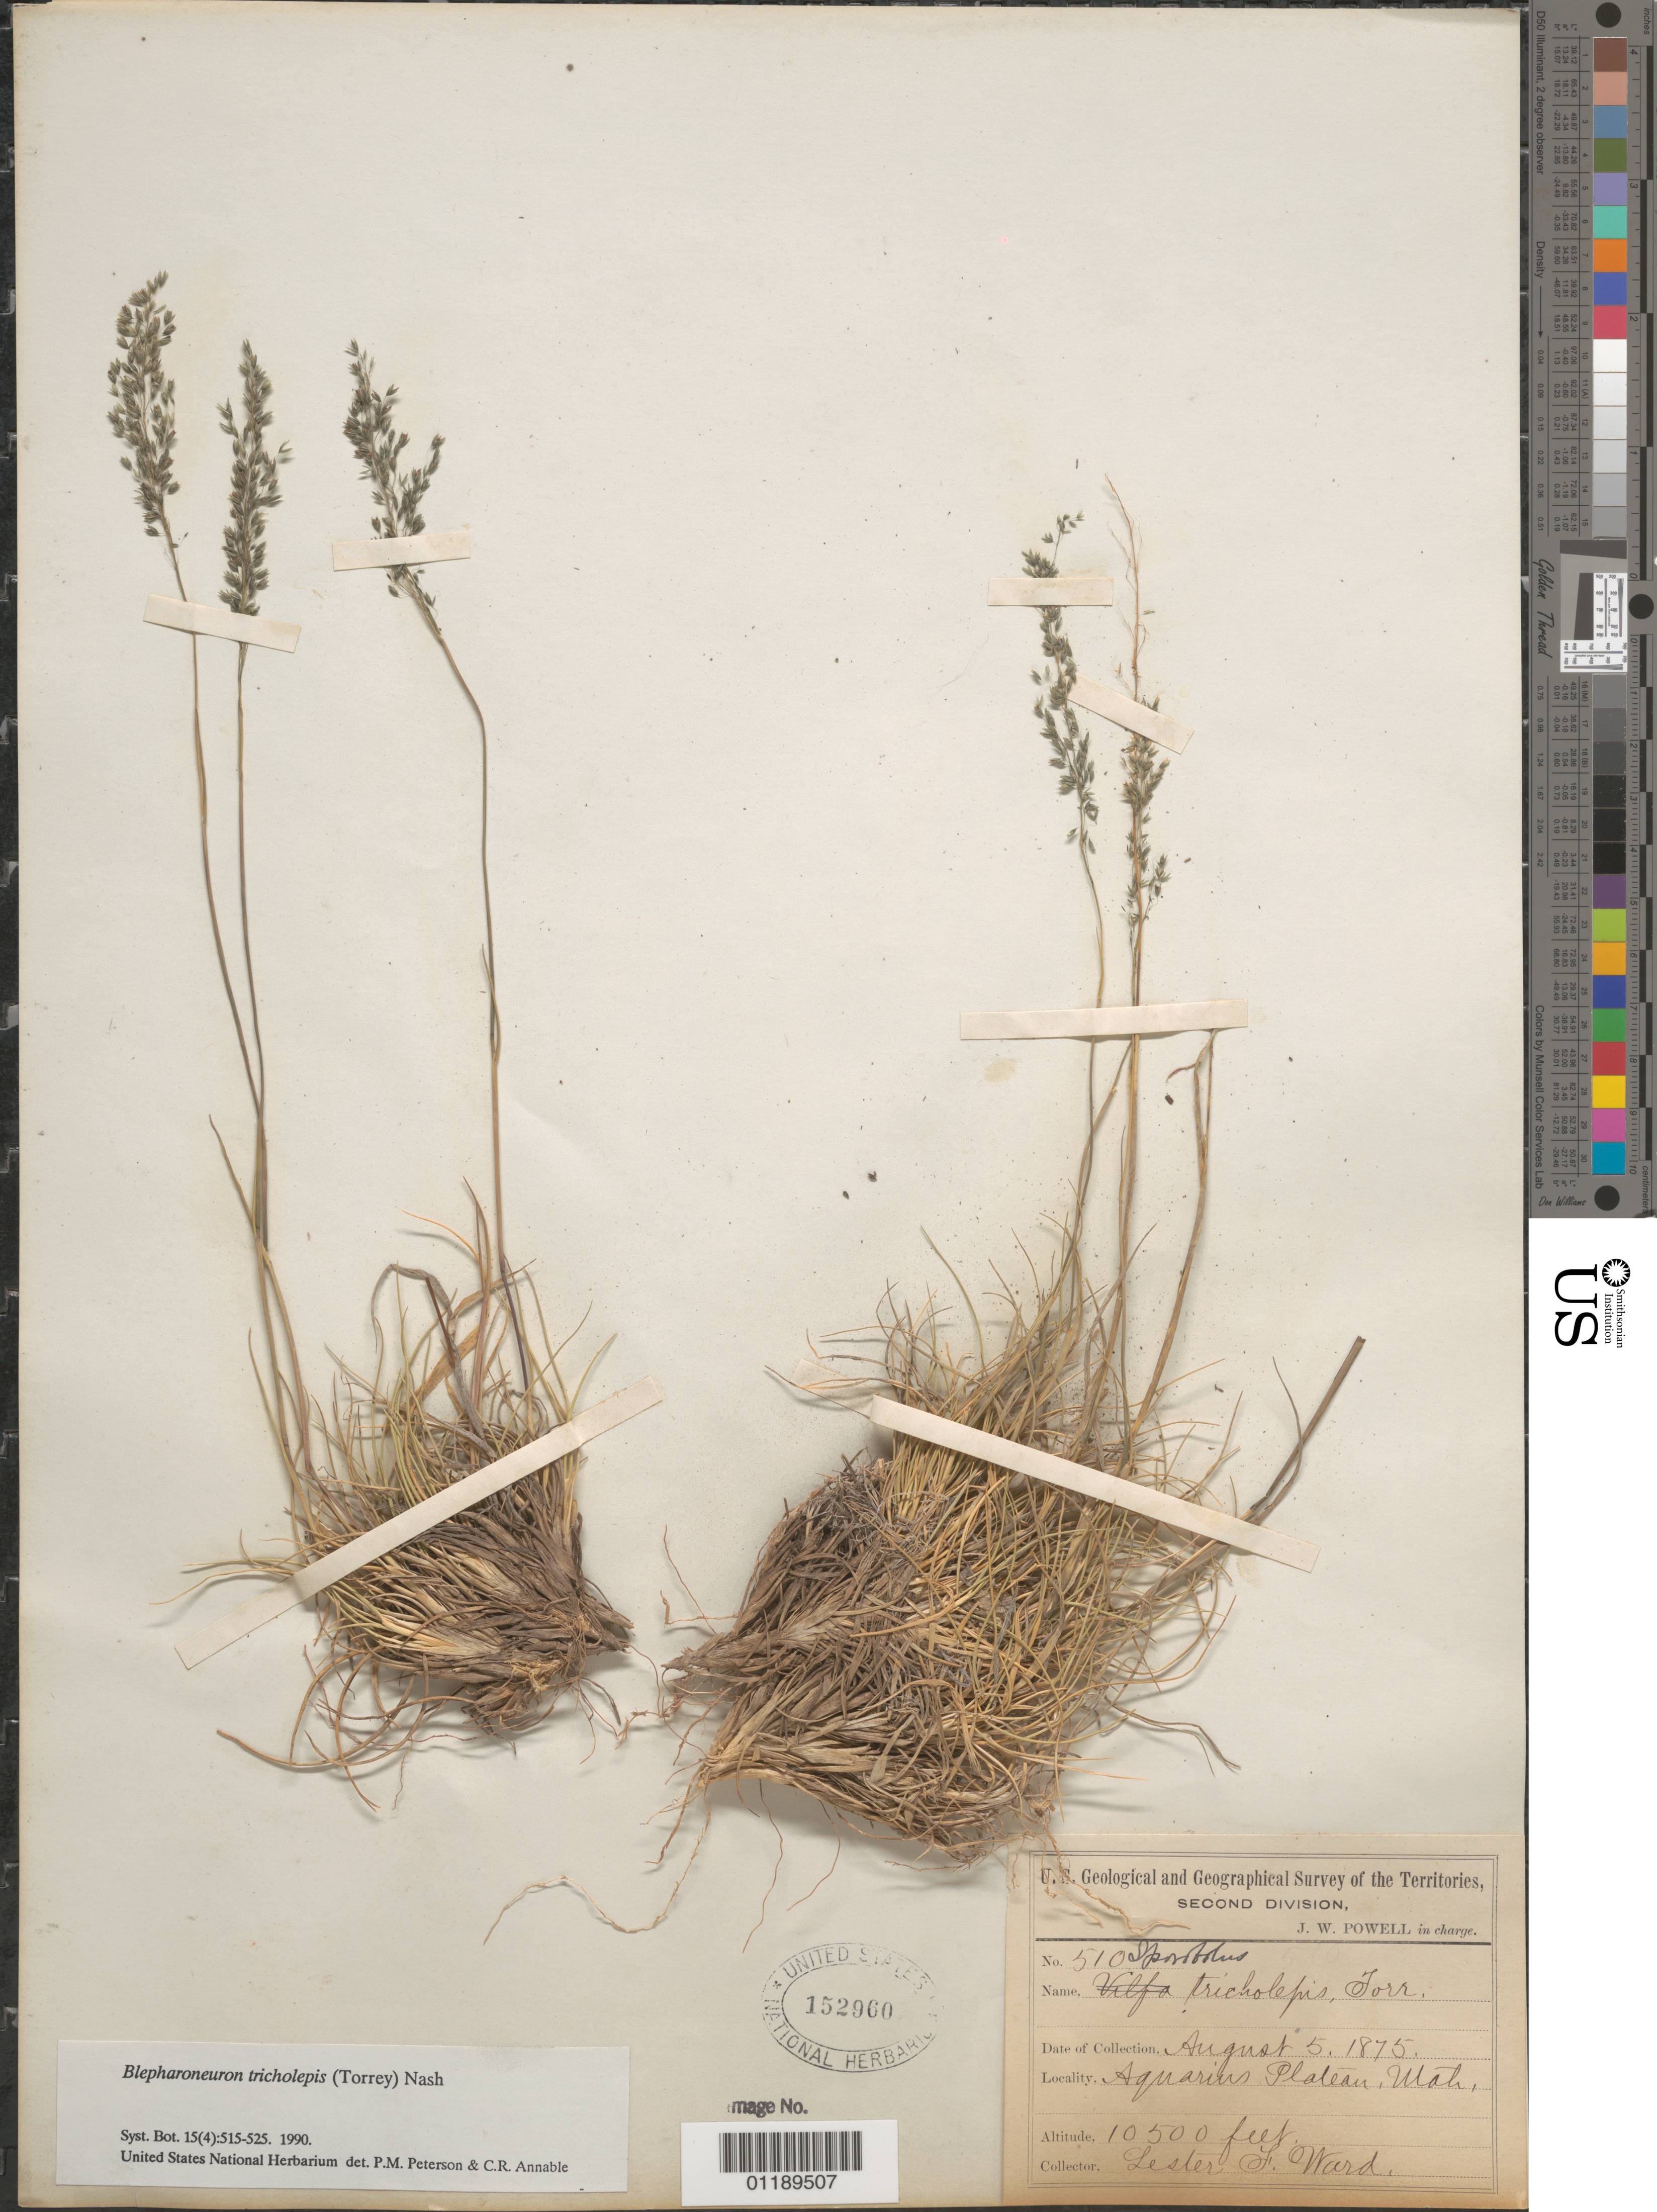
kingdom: Plantae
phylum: Tracheophyta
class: Liliopsida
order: Poales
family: Poaceae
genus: Blepharoneuron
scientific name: Blepharoneuron tricholepis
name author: (Torr.) Nash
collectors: L. F. Ward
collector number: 510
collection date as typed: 05 Aug 1875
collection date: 1875-08-05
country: United States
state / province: Utah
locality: Aquarius Plateau.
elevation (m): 3200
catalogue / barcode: US 152960